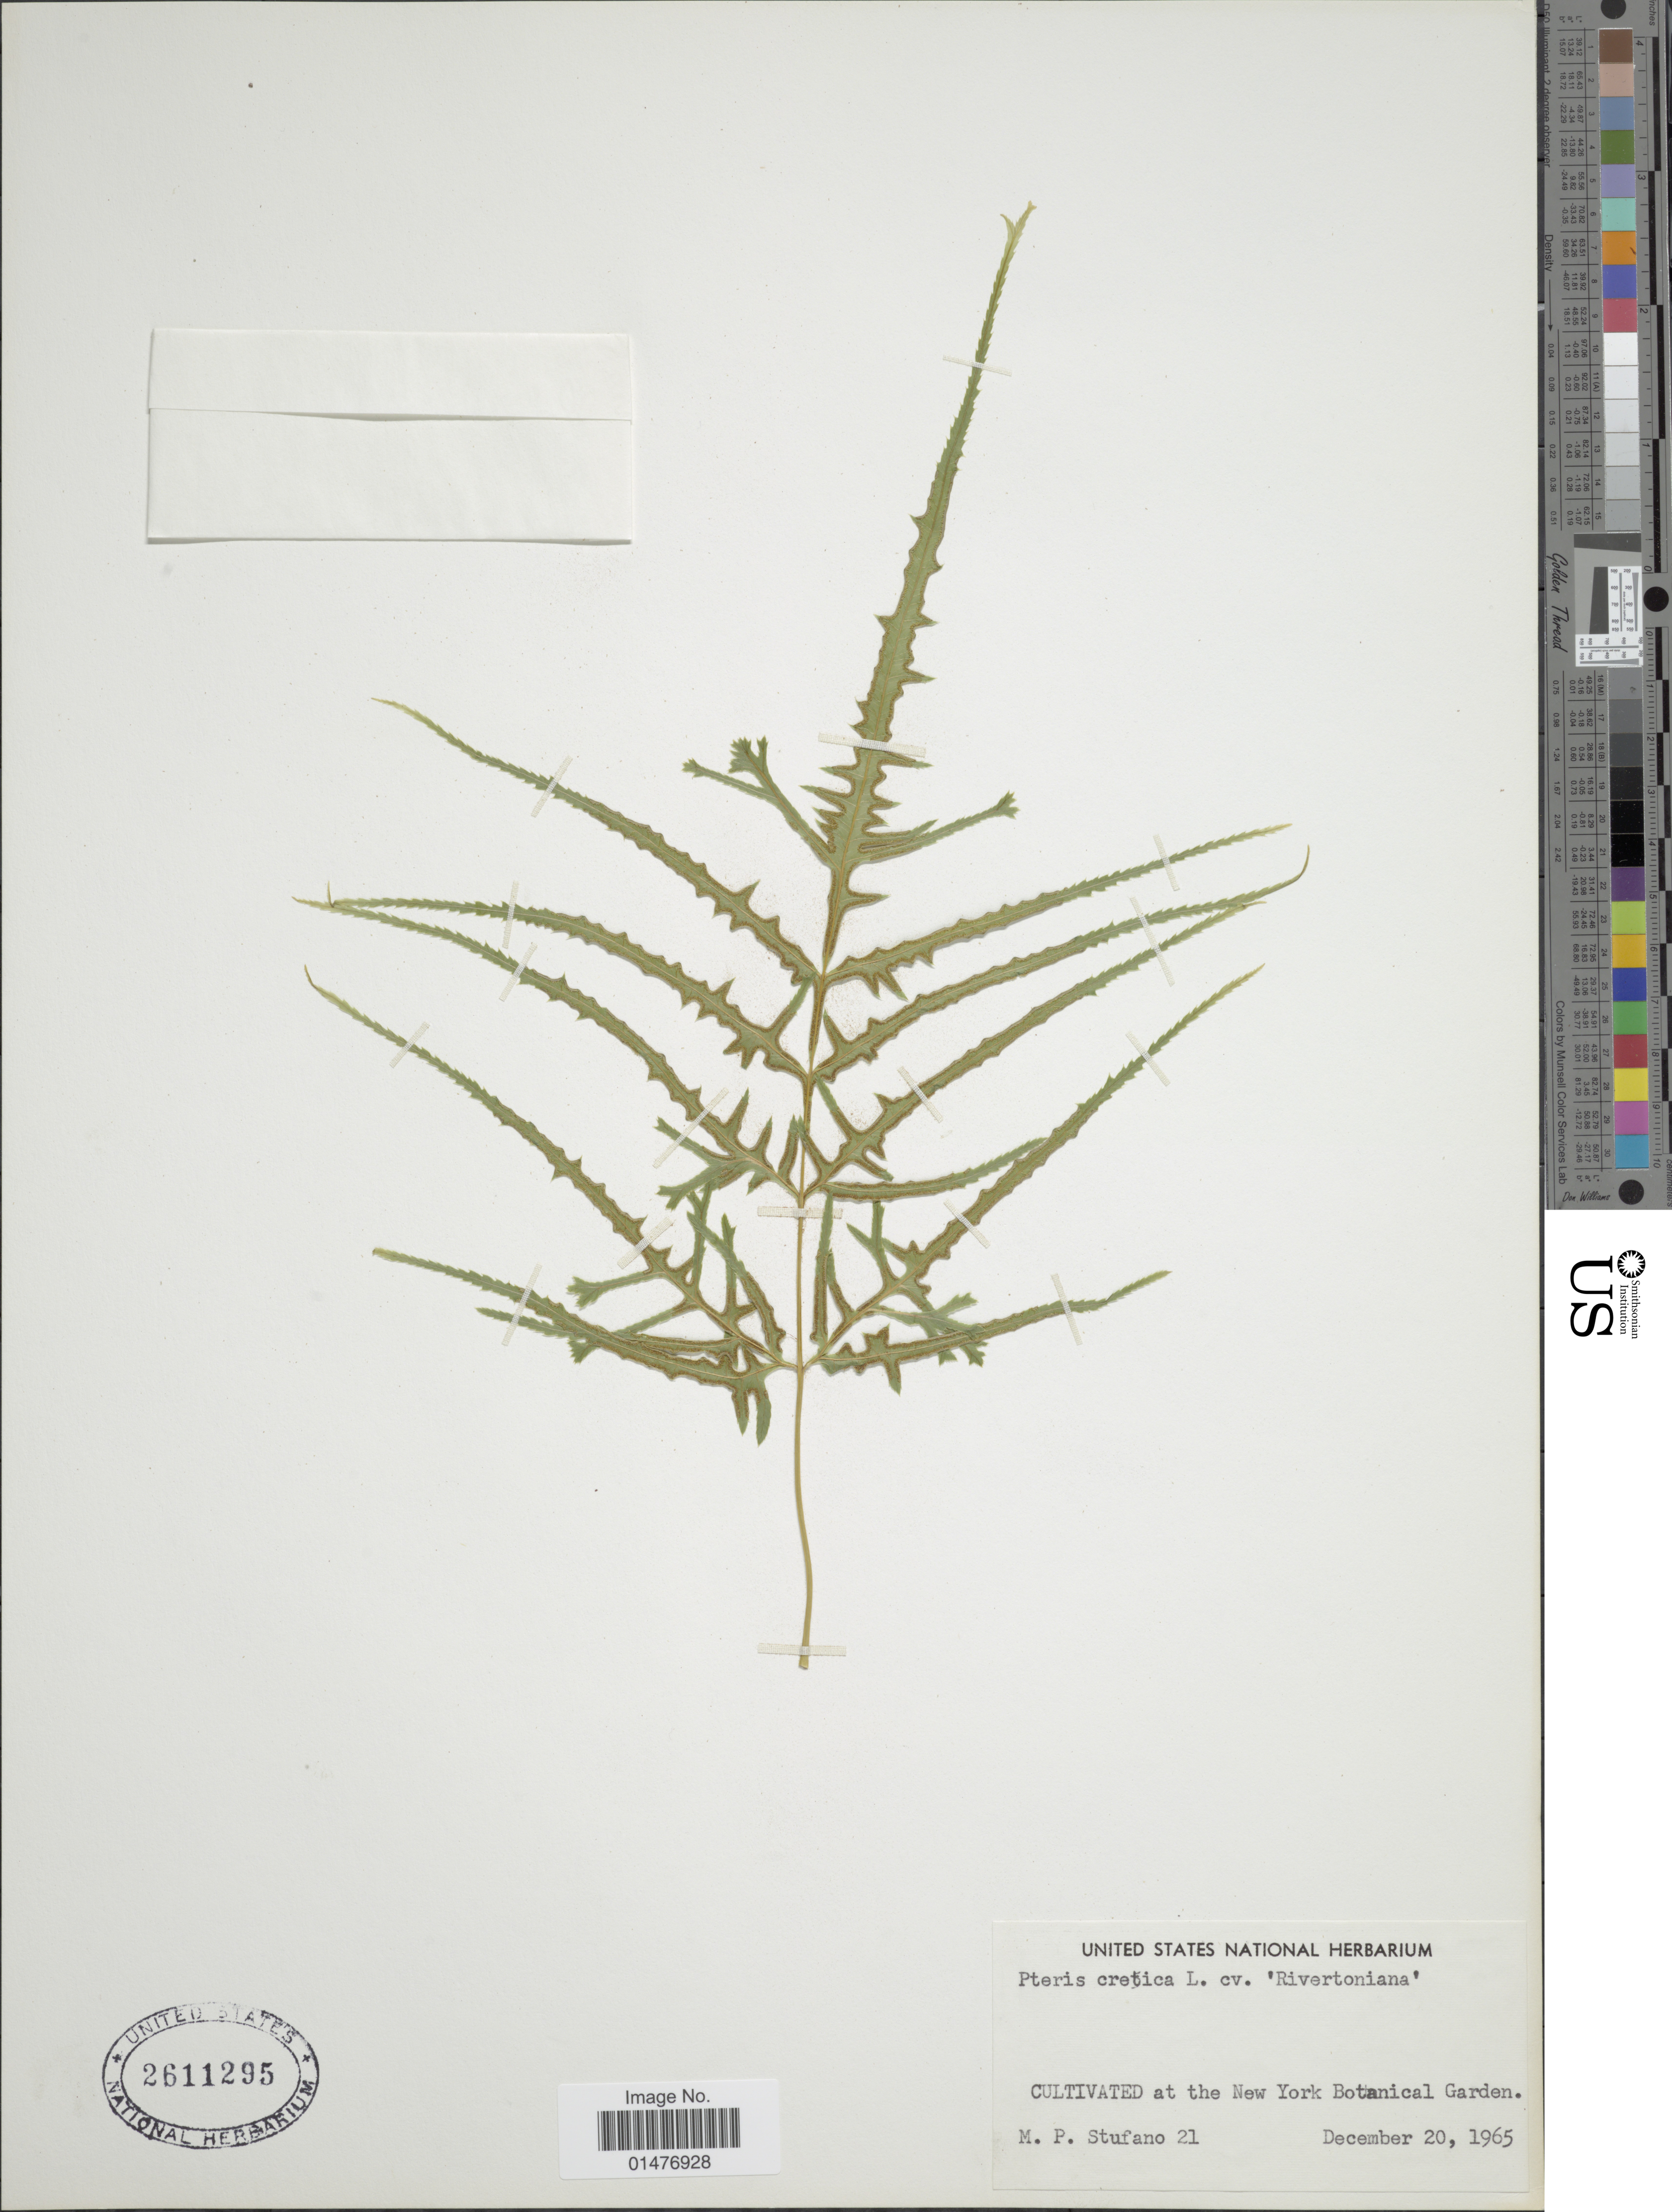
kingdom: Plantae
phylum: Tracheophyta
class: Polypodiopsida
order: Polypodiales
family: Pteridaceae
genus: Pteris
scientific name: Pteris cretica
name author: L.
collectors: M. Stufano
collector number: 21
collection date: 1965-12-20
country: United States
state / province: New York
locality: At the new york Botanical Garden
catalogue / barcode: US 2611295